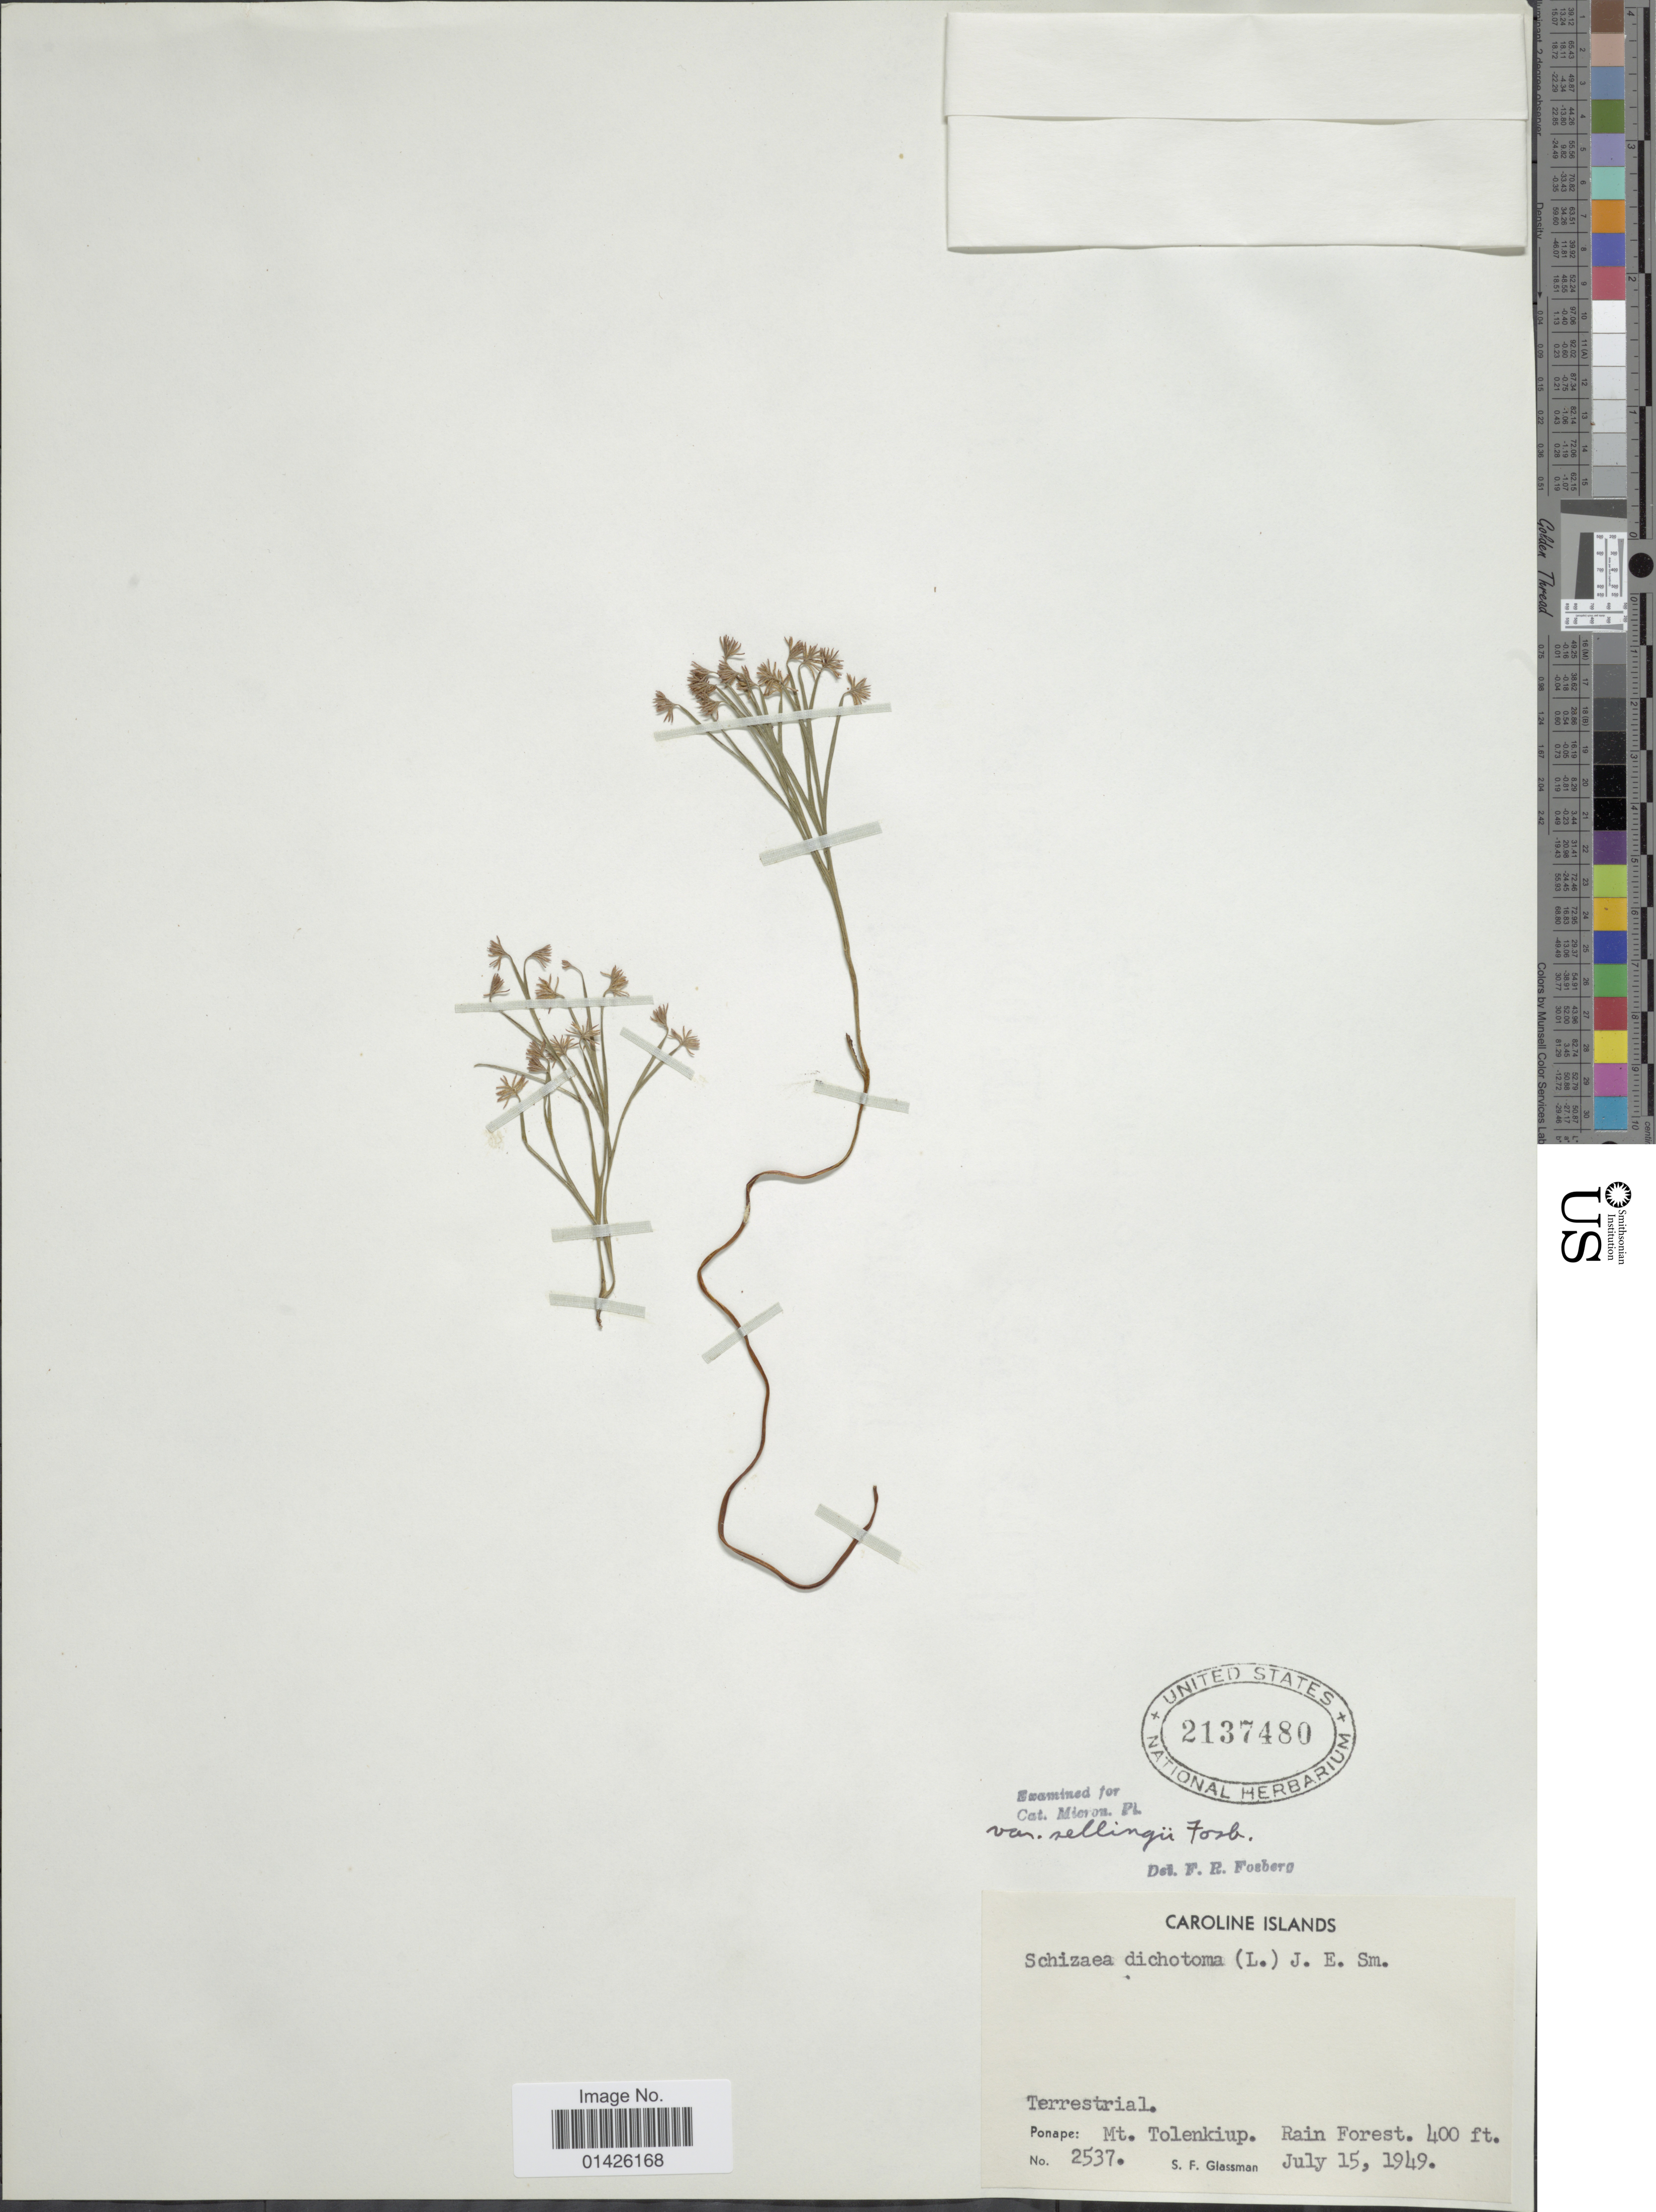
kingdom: Plantae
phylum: Tracheophyta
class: Polypodiopsida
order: Schizaeales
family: Schizaeaceae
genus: Schizaea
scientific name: Schizaea dichotoma var. sellingii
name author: Fosberg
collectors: S. F. Glassman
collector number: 2537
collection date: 1949-07-15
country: Micronesia, Federated States of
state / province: Pohnpei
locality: Caroline Islands, Ponape: Mt Tolenkiup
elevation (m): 122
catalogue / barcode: US 2137480